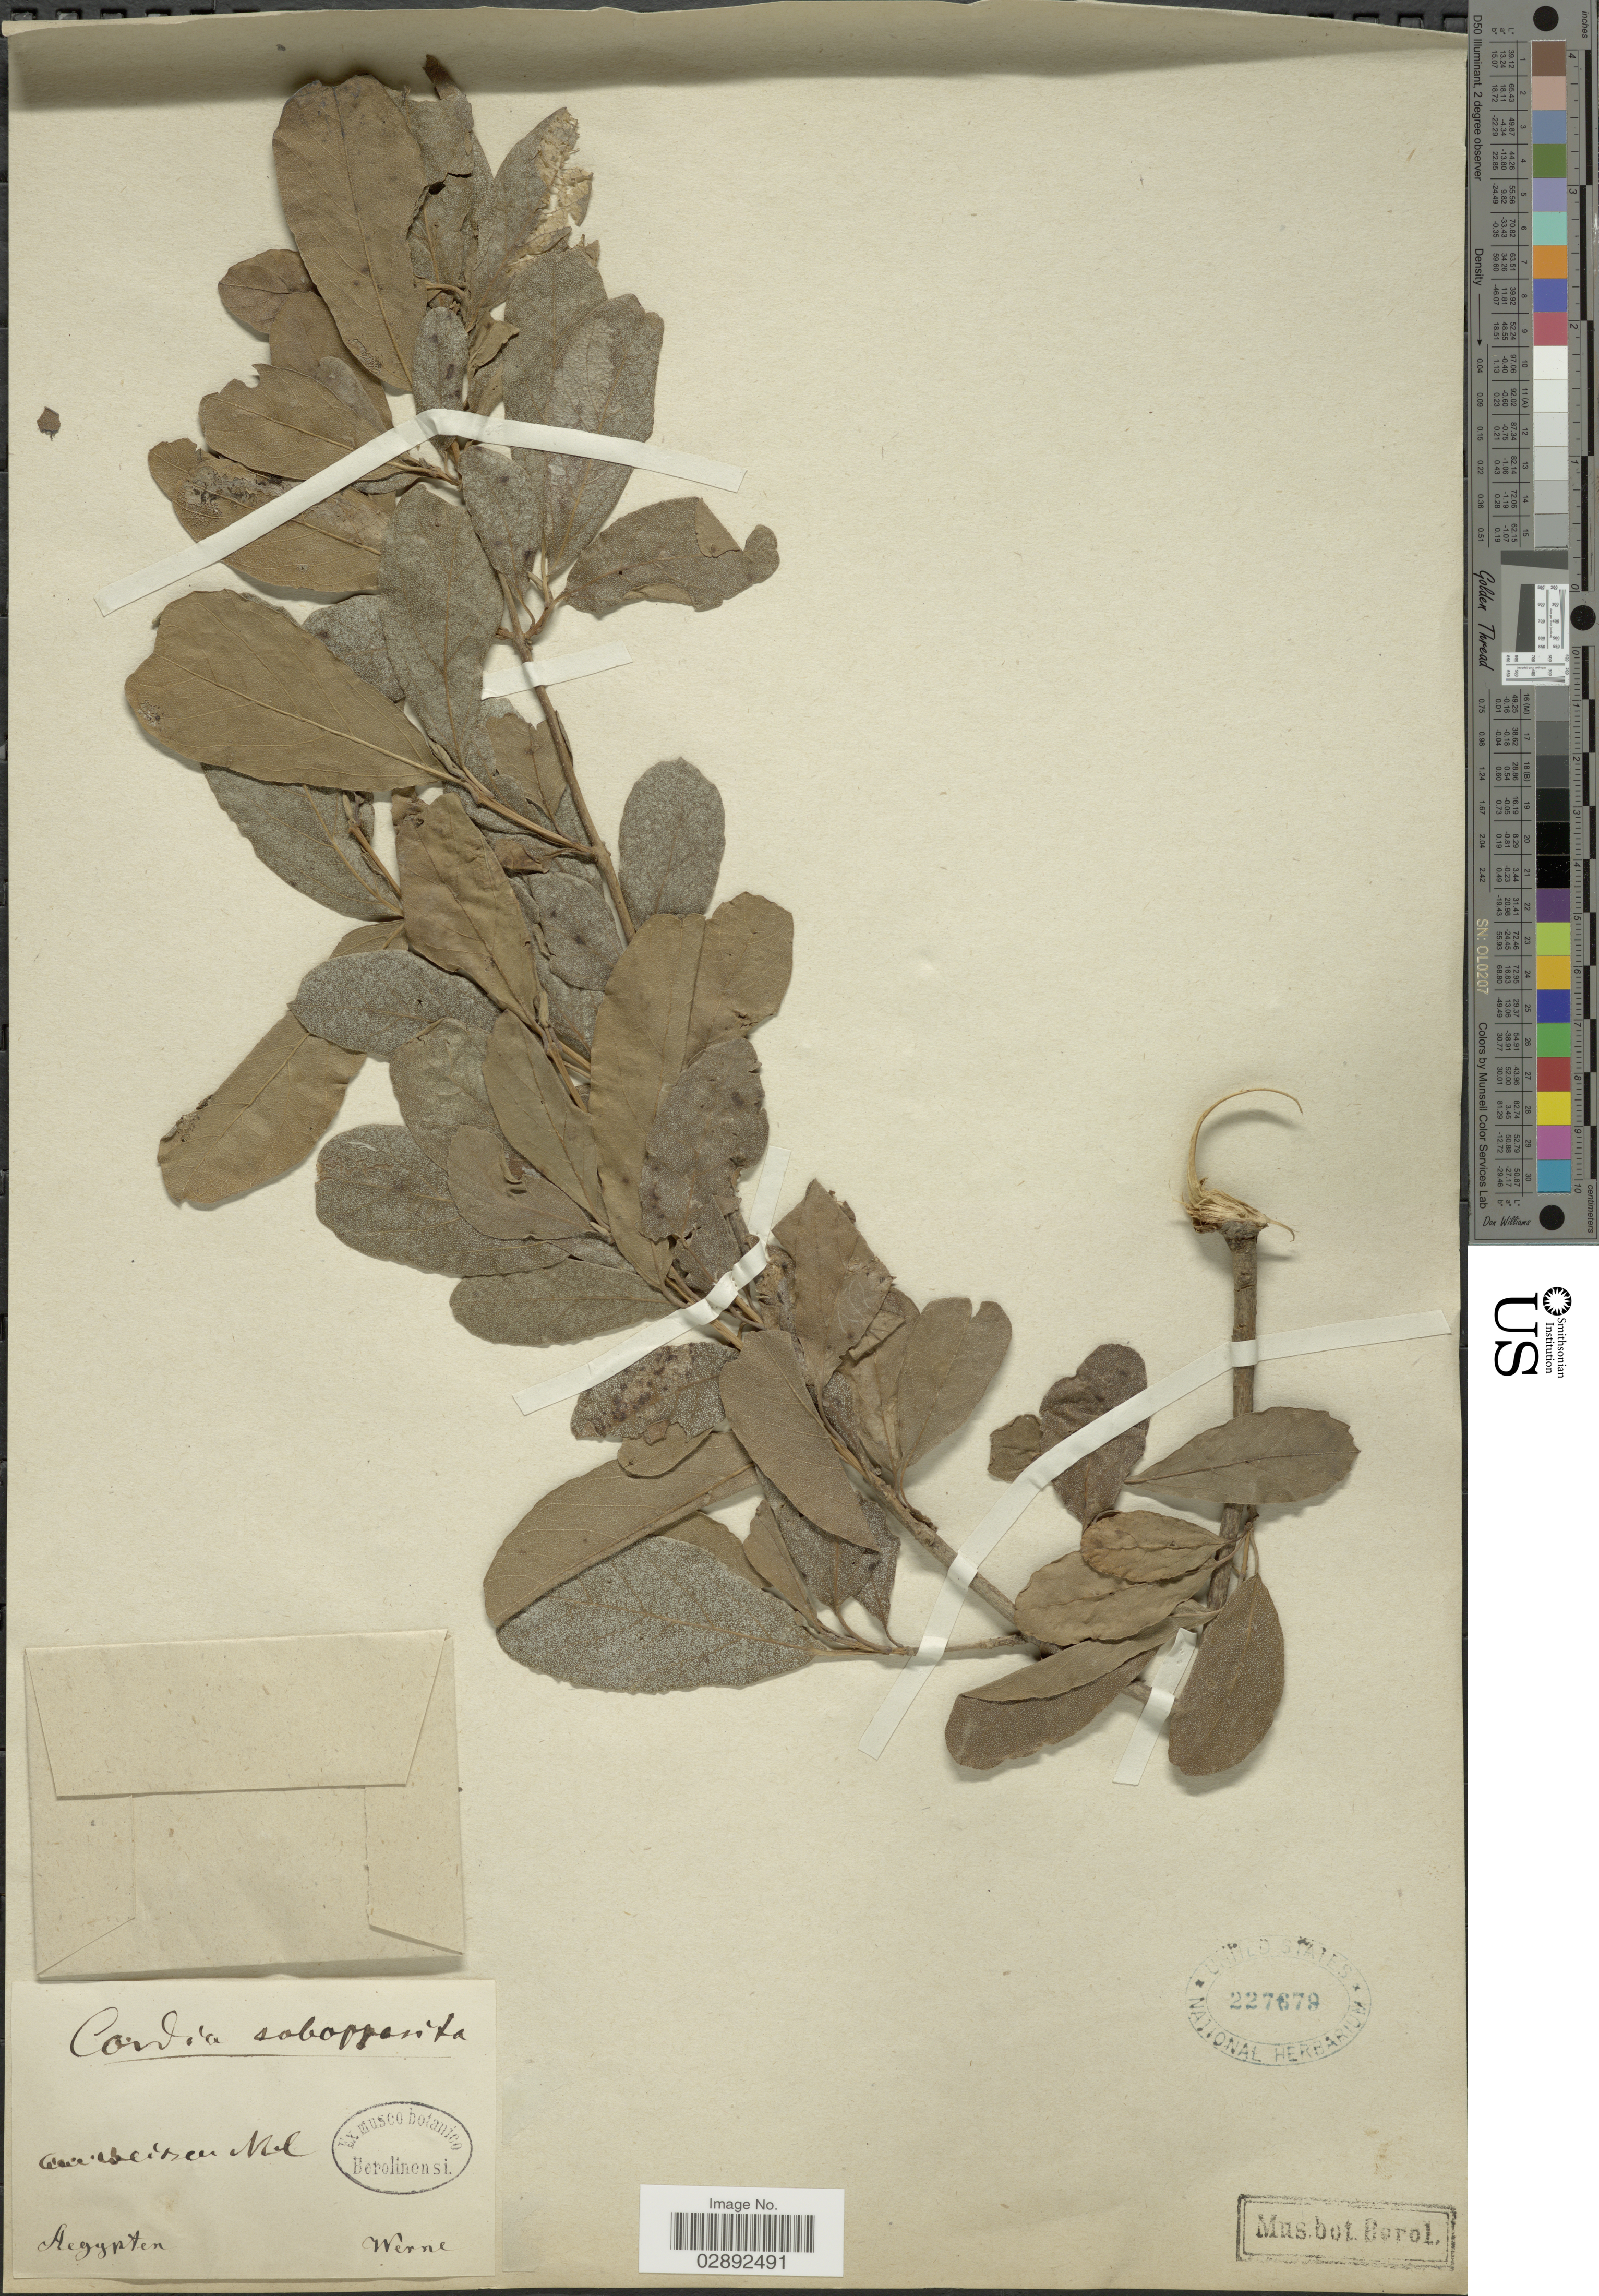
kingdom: Plantae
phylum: Tracheophyta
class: Magnoliopsida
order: Boraginales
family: Cordiaceae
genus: Cordia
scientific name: Cordia subopposita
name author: A. DC.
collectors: Werne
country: Egypt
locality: Aegypten.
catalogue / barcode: US 227679